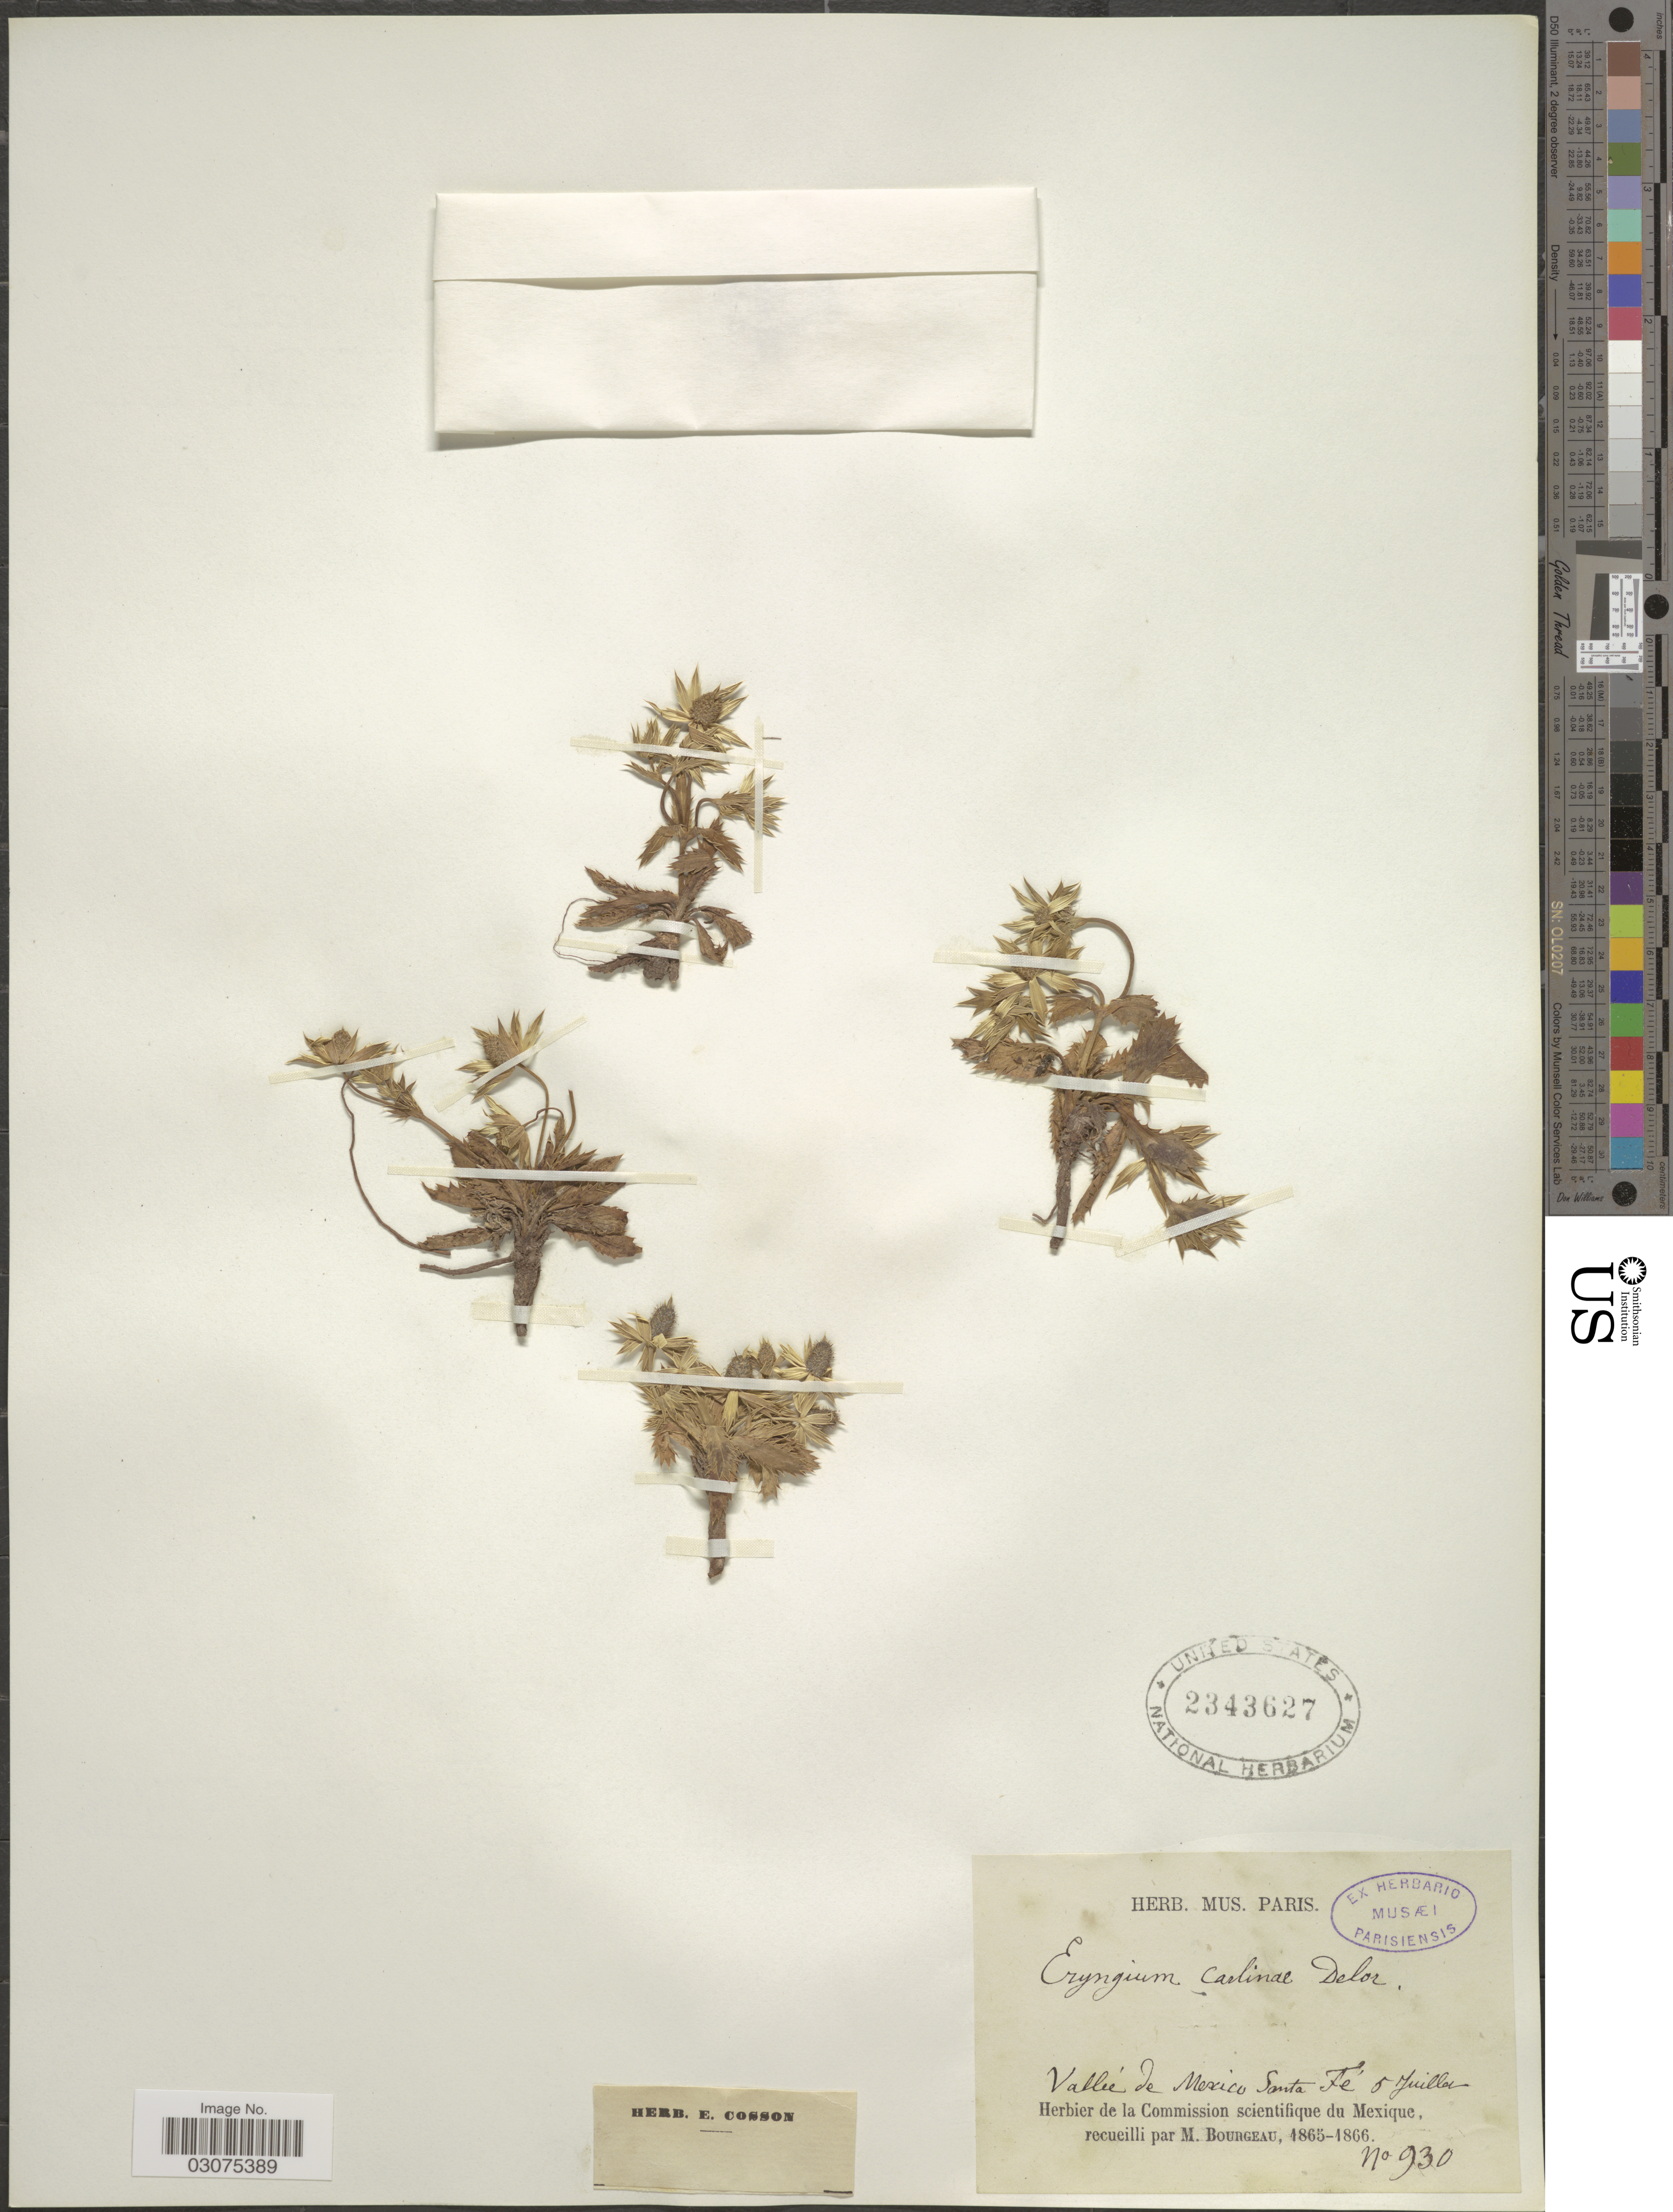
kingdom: Plantae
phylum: Tracheophyta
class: Magnoliopsida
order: Apiales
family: Apiaceae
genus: Eryngium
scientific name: Eryngium carlinae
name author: F. Delaroche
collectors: ex herb. Mus. Paris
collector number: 930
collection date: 1865-07-05/1866-07-05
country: Mexico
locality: Vallée de Mexico, Santa Fé.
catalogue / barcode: US 2343627